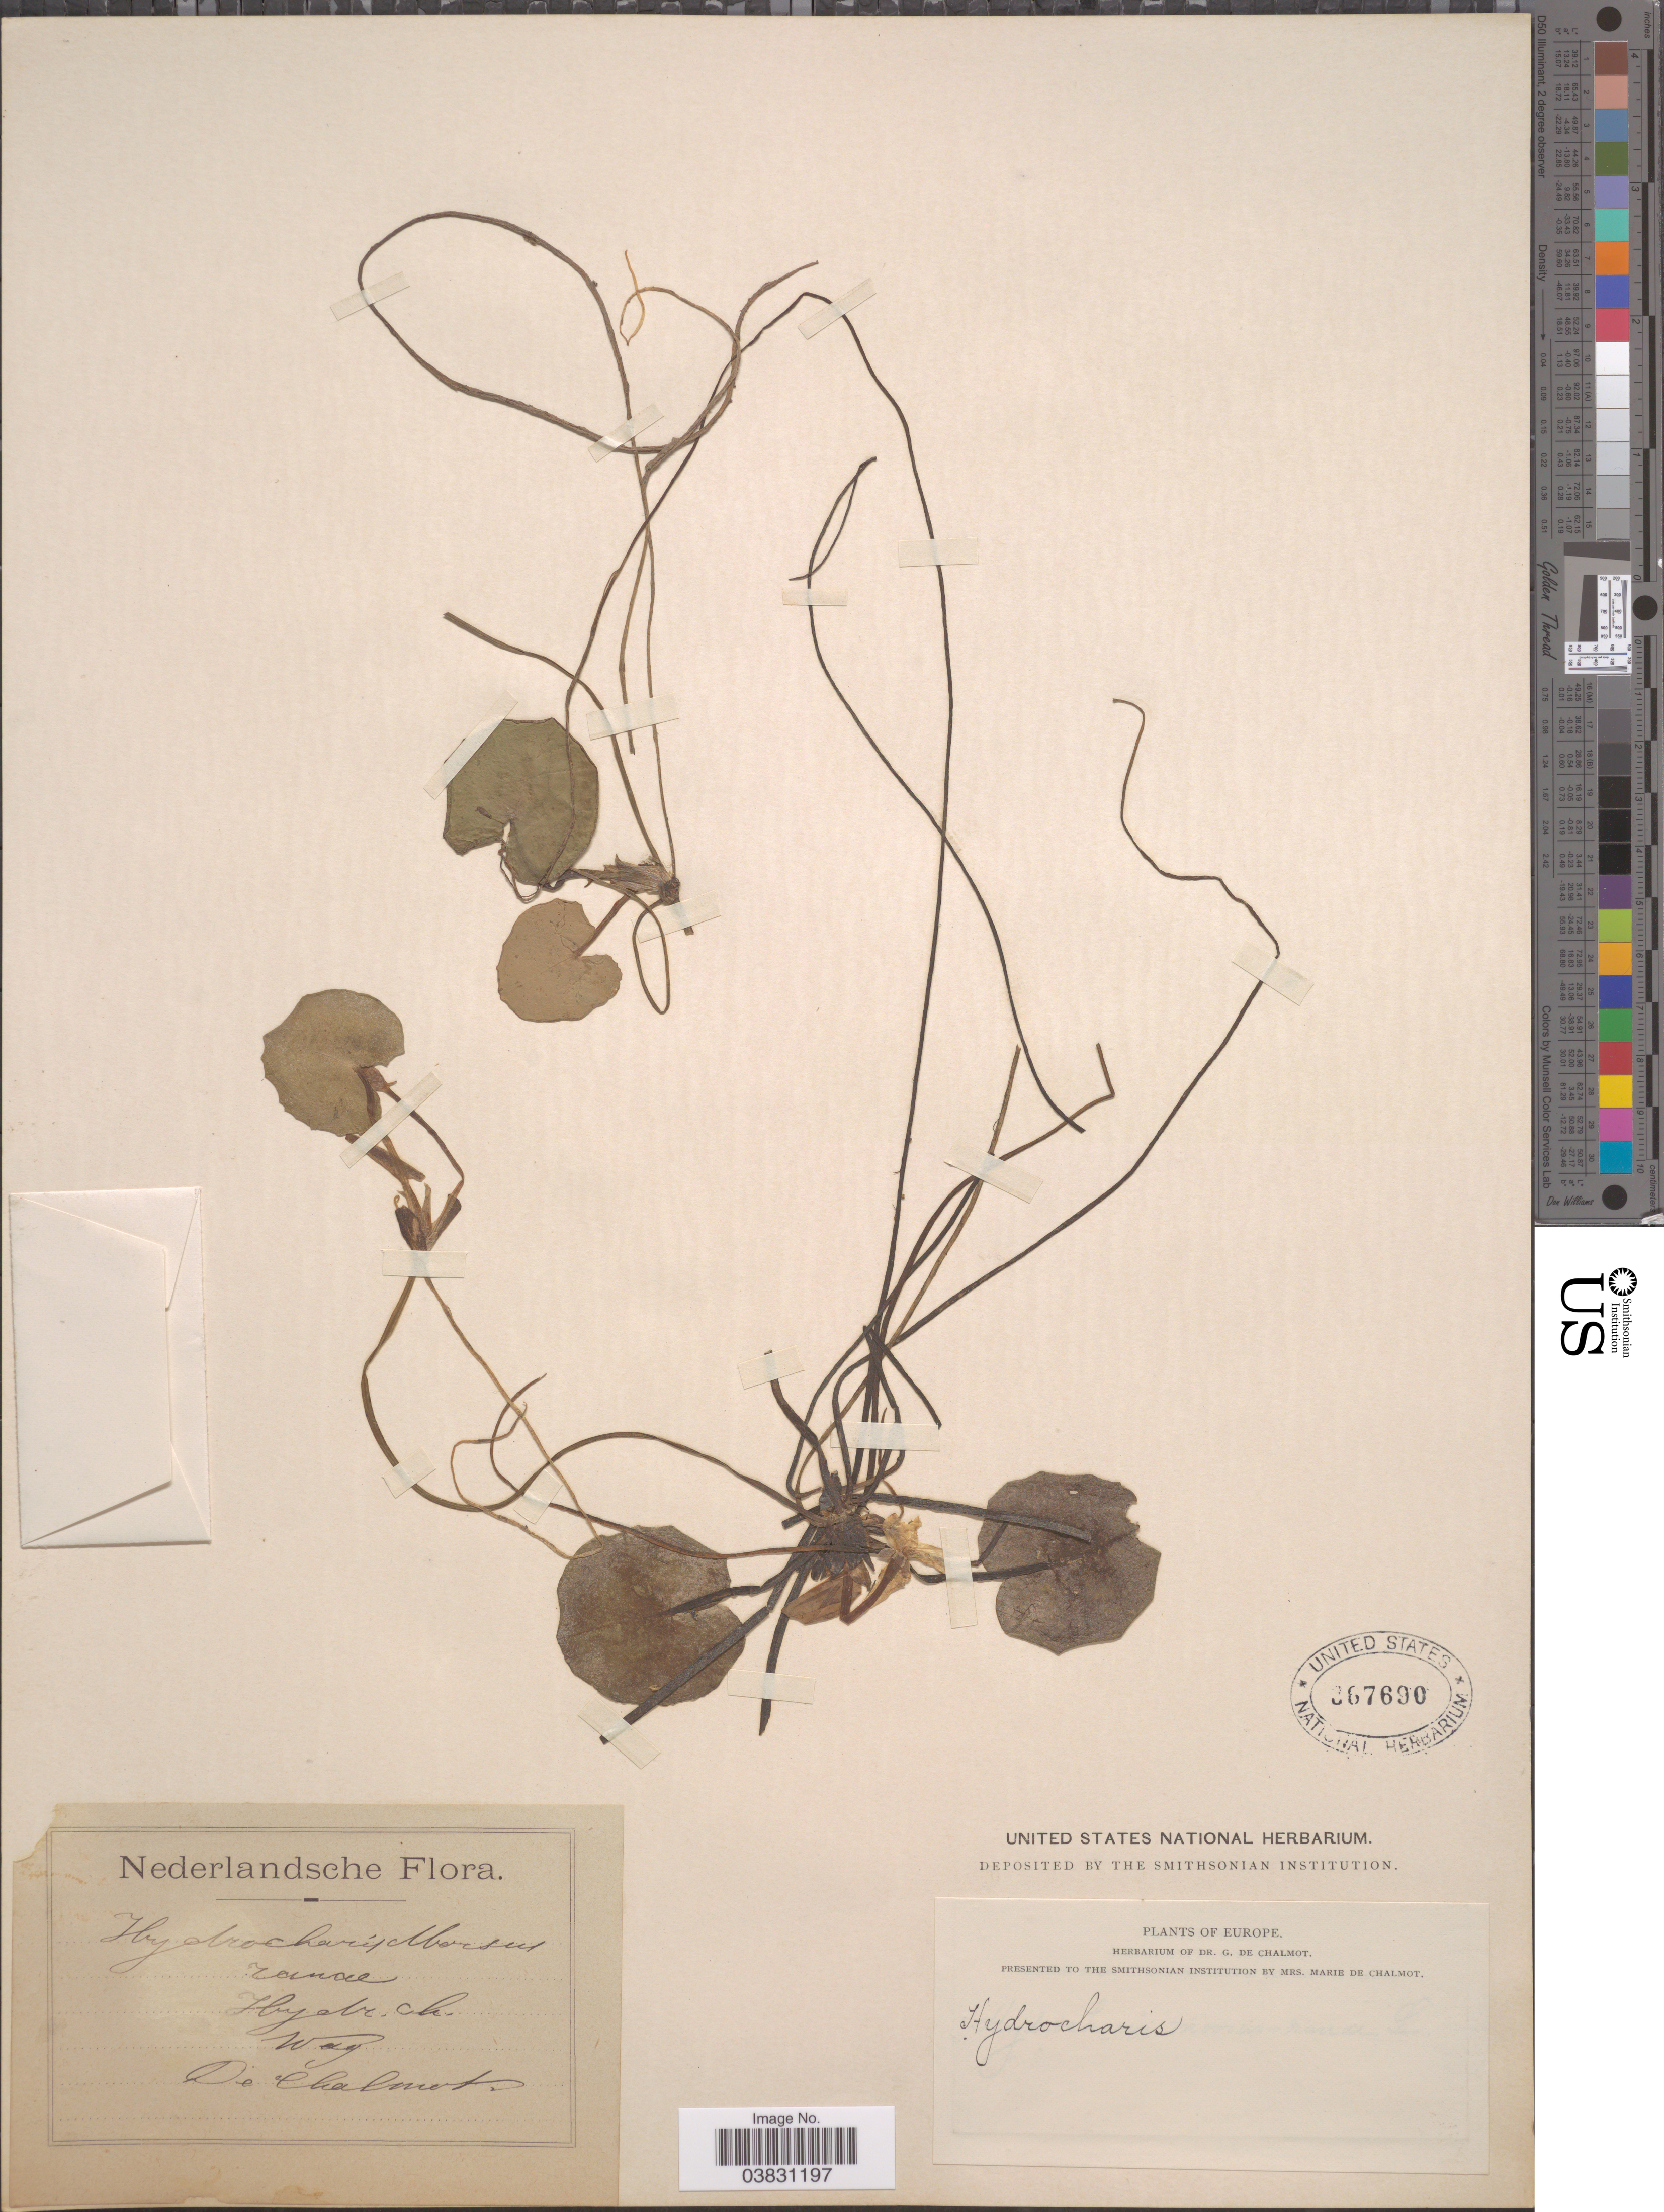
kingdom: Plantae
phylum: Tracheophyta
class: Liliopsida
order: Alismatales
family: Hydrocharitaceae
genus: Hydrocharis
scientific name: Hydrocharis morsus-ranae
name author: L.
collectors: G. de Chalmot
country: Netherlands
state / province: Gelderland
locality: Wag.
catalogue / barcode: US 367690